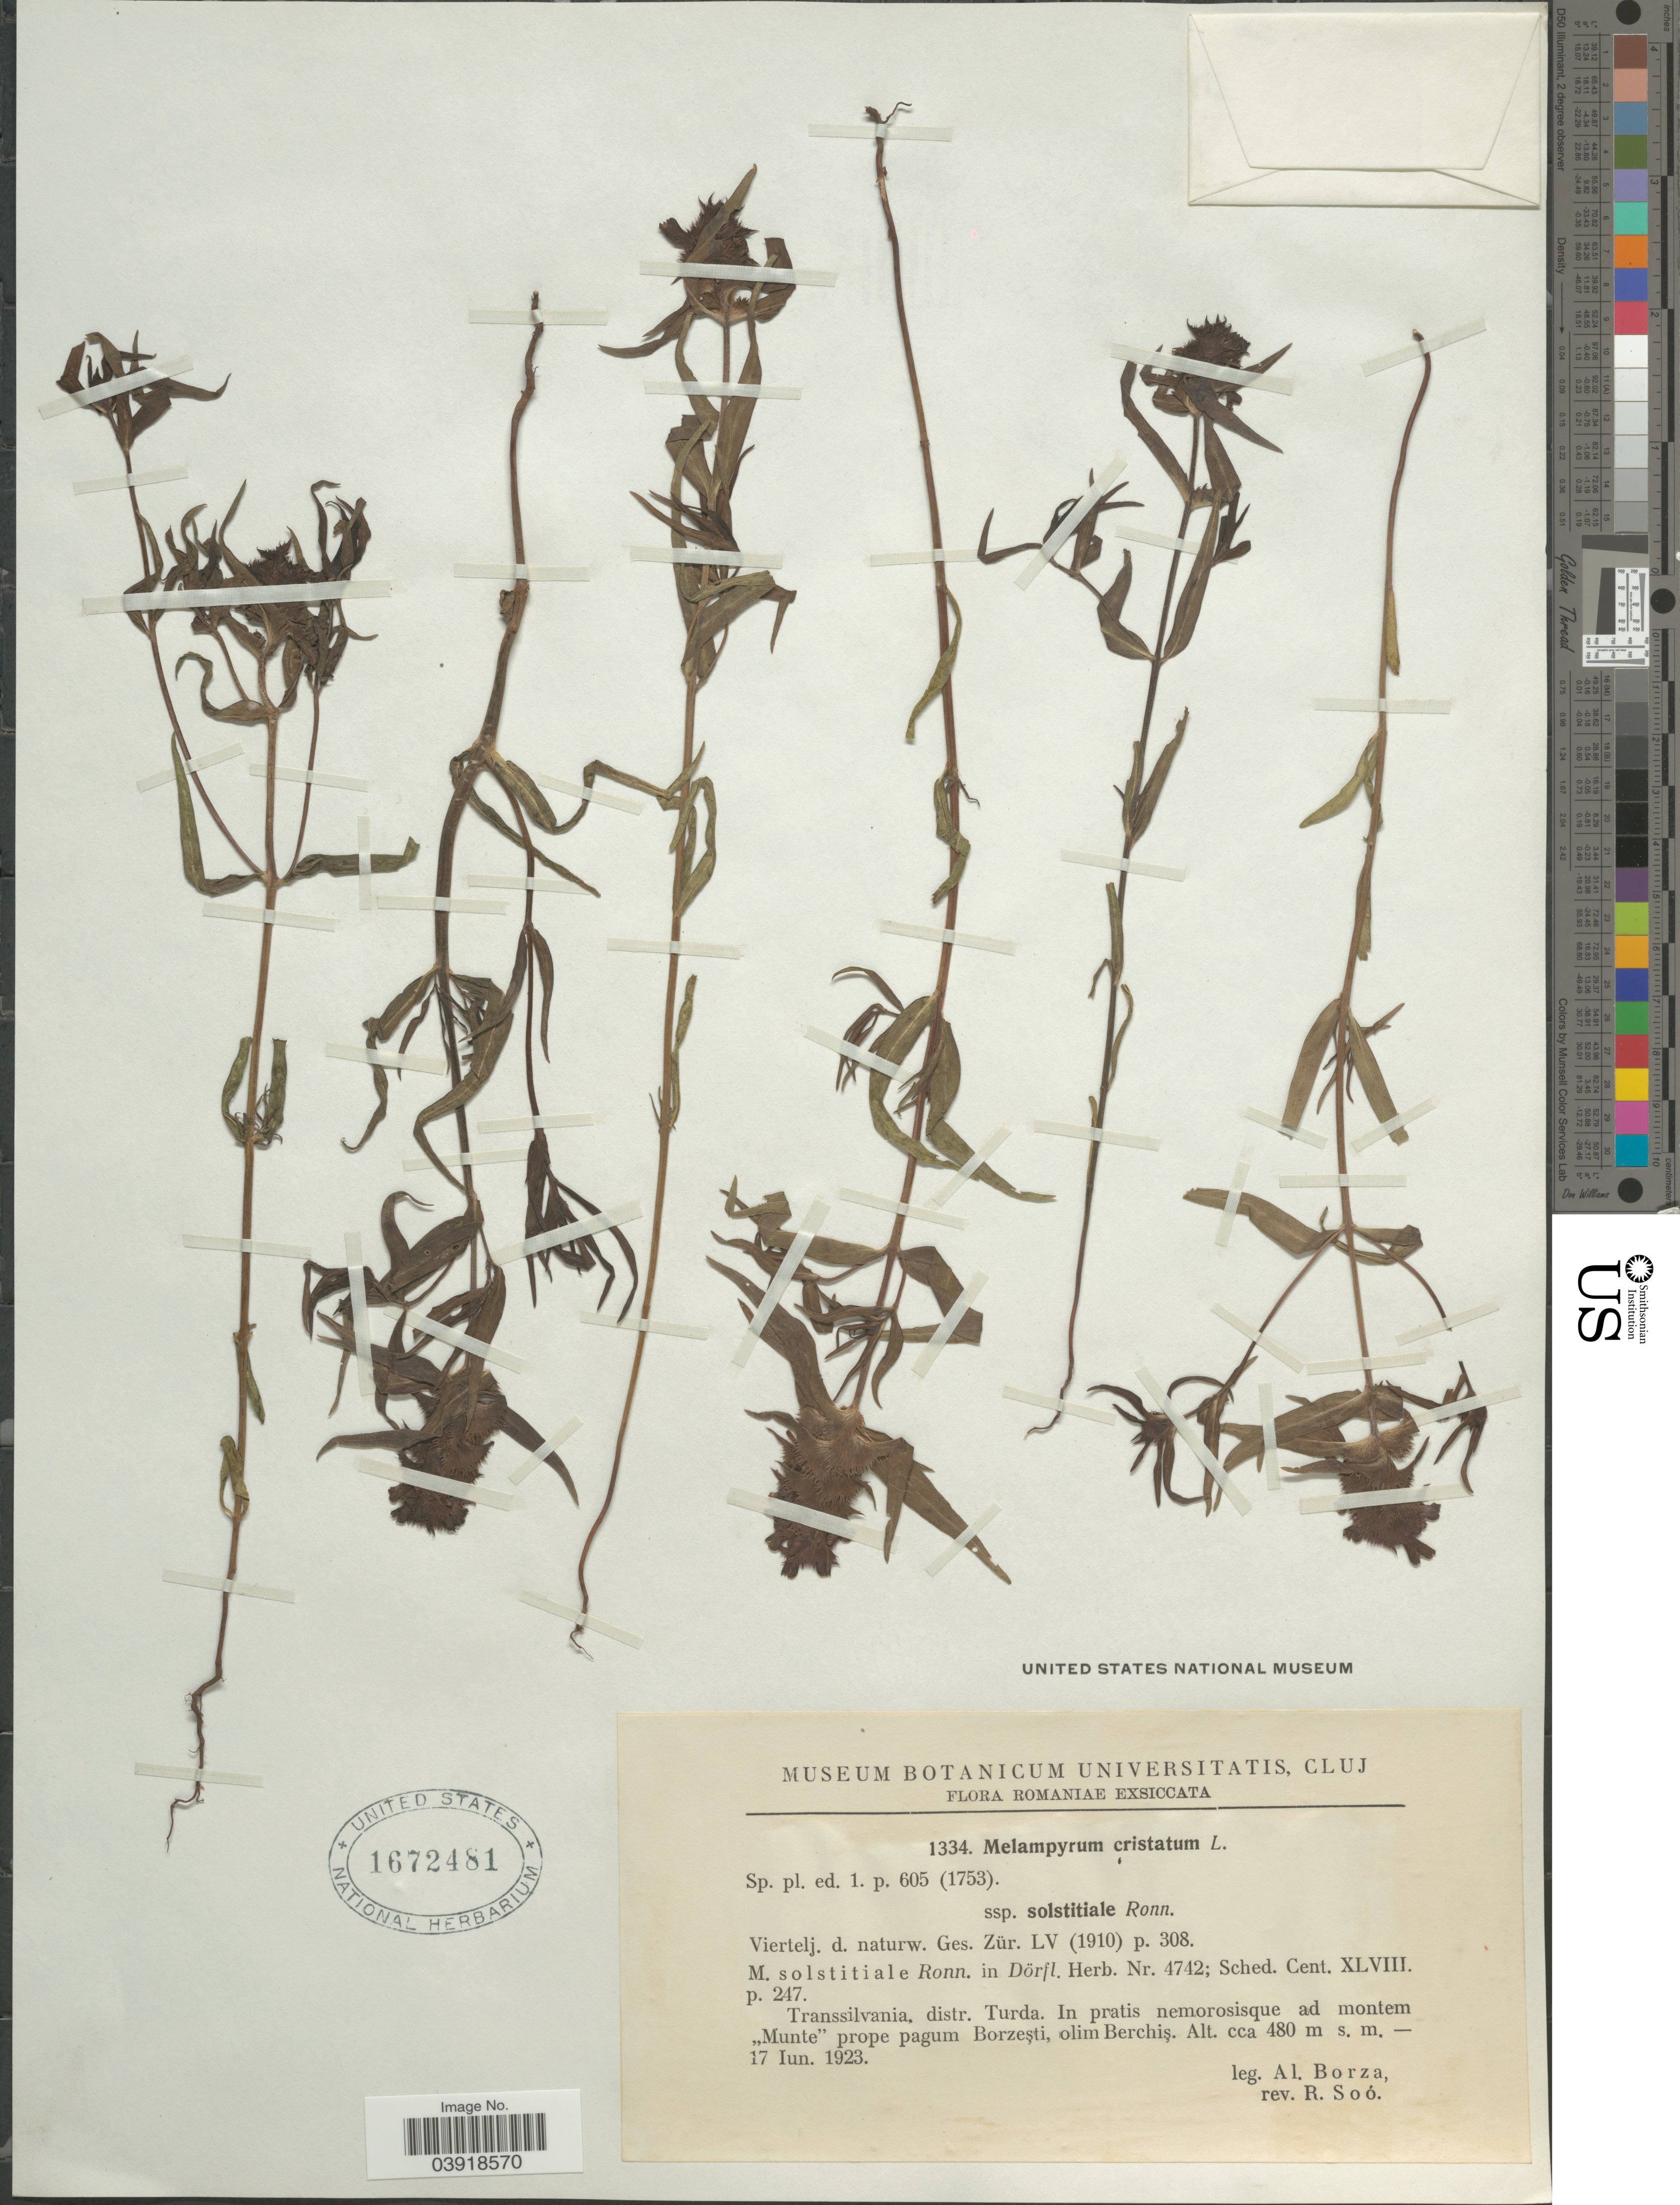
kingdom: Plantae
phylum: Tracheophyta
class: Magnoliopsida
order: Lamiales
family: Orobanchaceae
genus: Melampyrum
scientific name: Melampyrum cristatum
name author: Hablitz ex Steud.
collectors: A. Borza & R. Soó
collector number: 1334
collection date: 1923-06-17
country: Romania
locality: Transsilvania, distr. Turda. In pratis nemorosisque ad montem "Munte" prope pagum borzeşti, olim Berchiş.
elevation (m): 480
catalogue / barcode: US 1672481